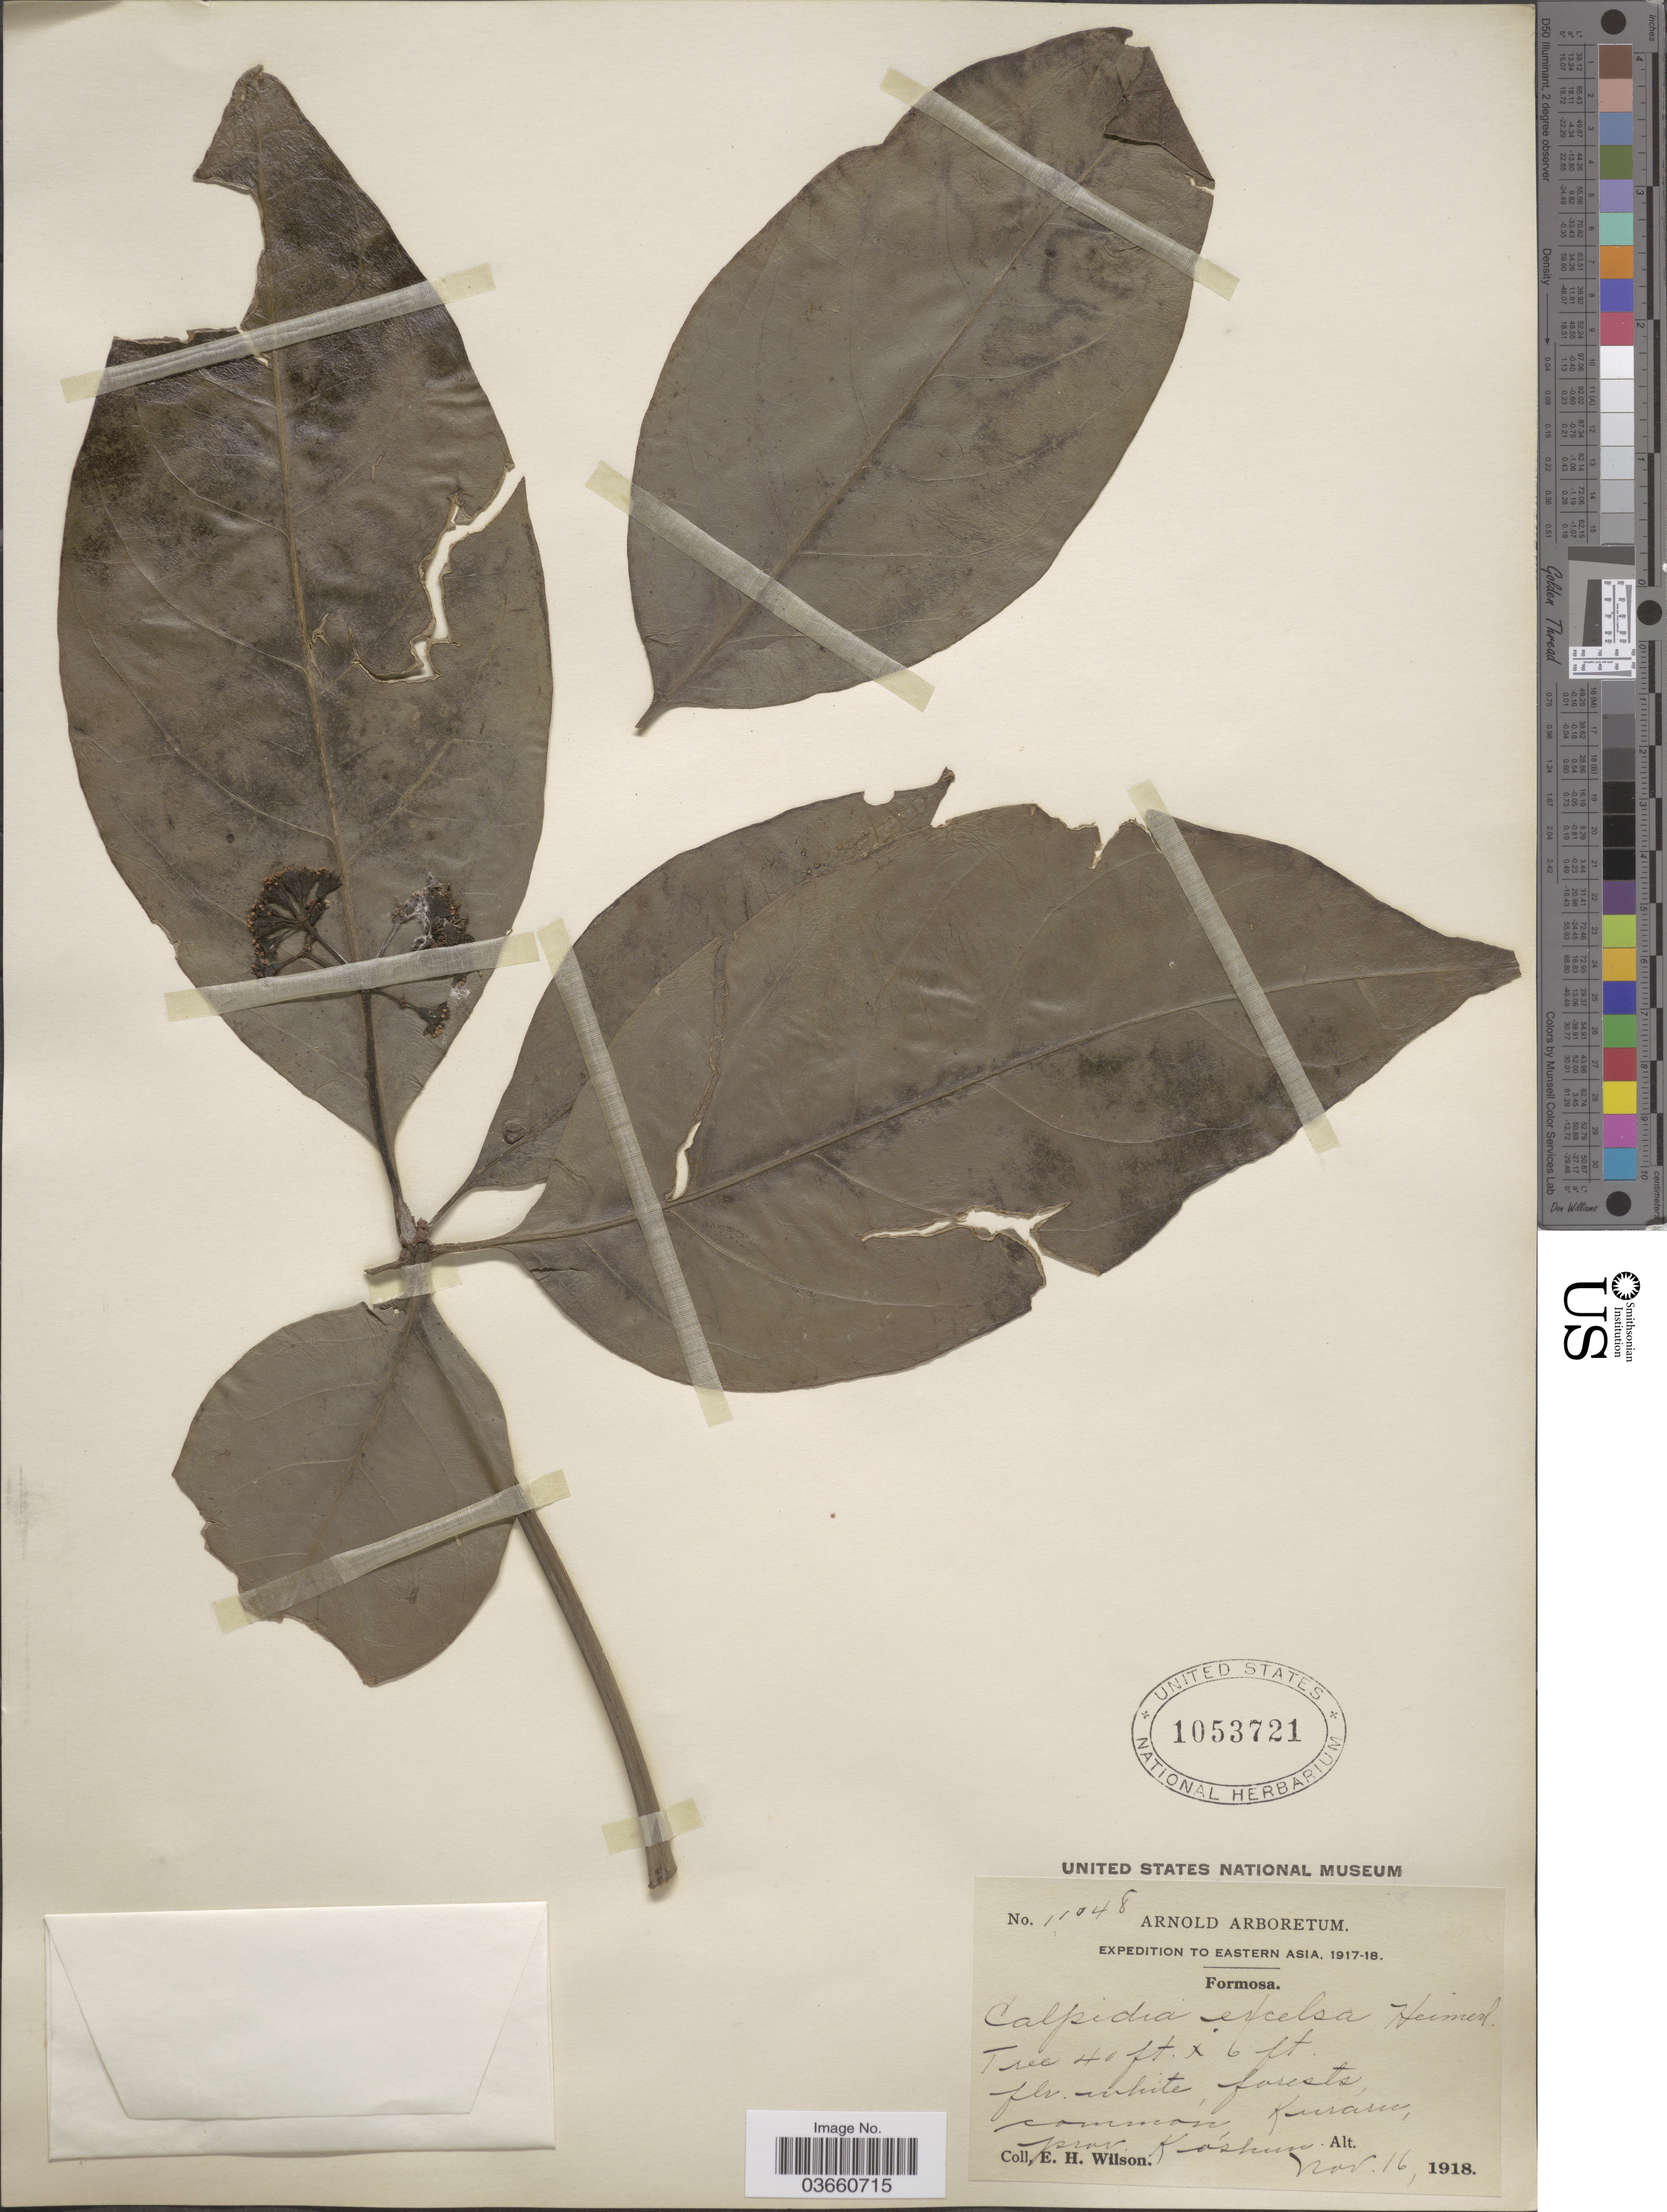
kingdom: Plantae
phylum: Tracheophyta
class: Magnoliopsida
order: Caryophyllales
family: Nyctaginaceae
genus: Pisonia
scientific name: Pisonia excelsa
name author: Blume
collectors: E. Wilson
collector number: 11048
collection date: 1918-11-16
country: Taiwan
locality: Formosa. Kuraru, prov. Koshun.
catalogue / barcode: US 1053721